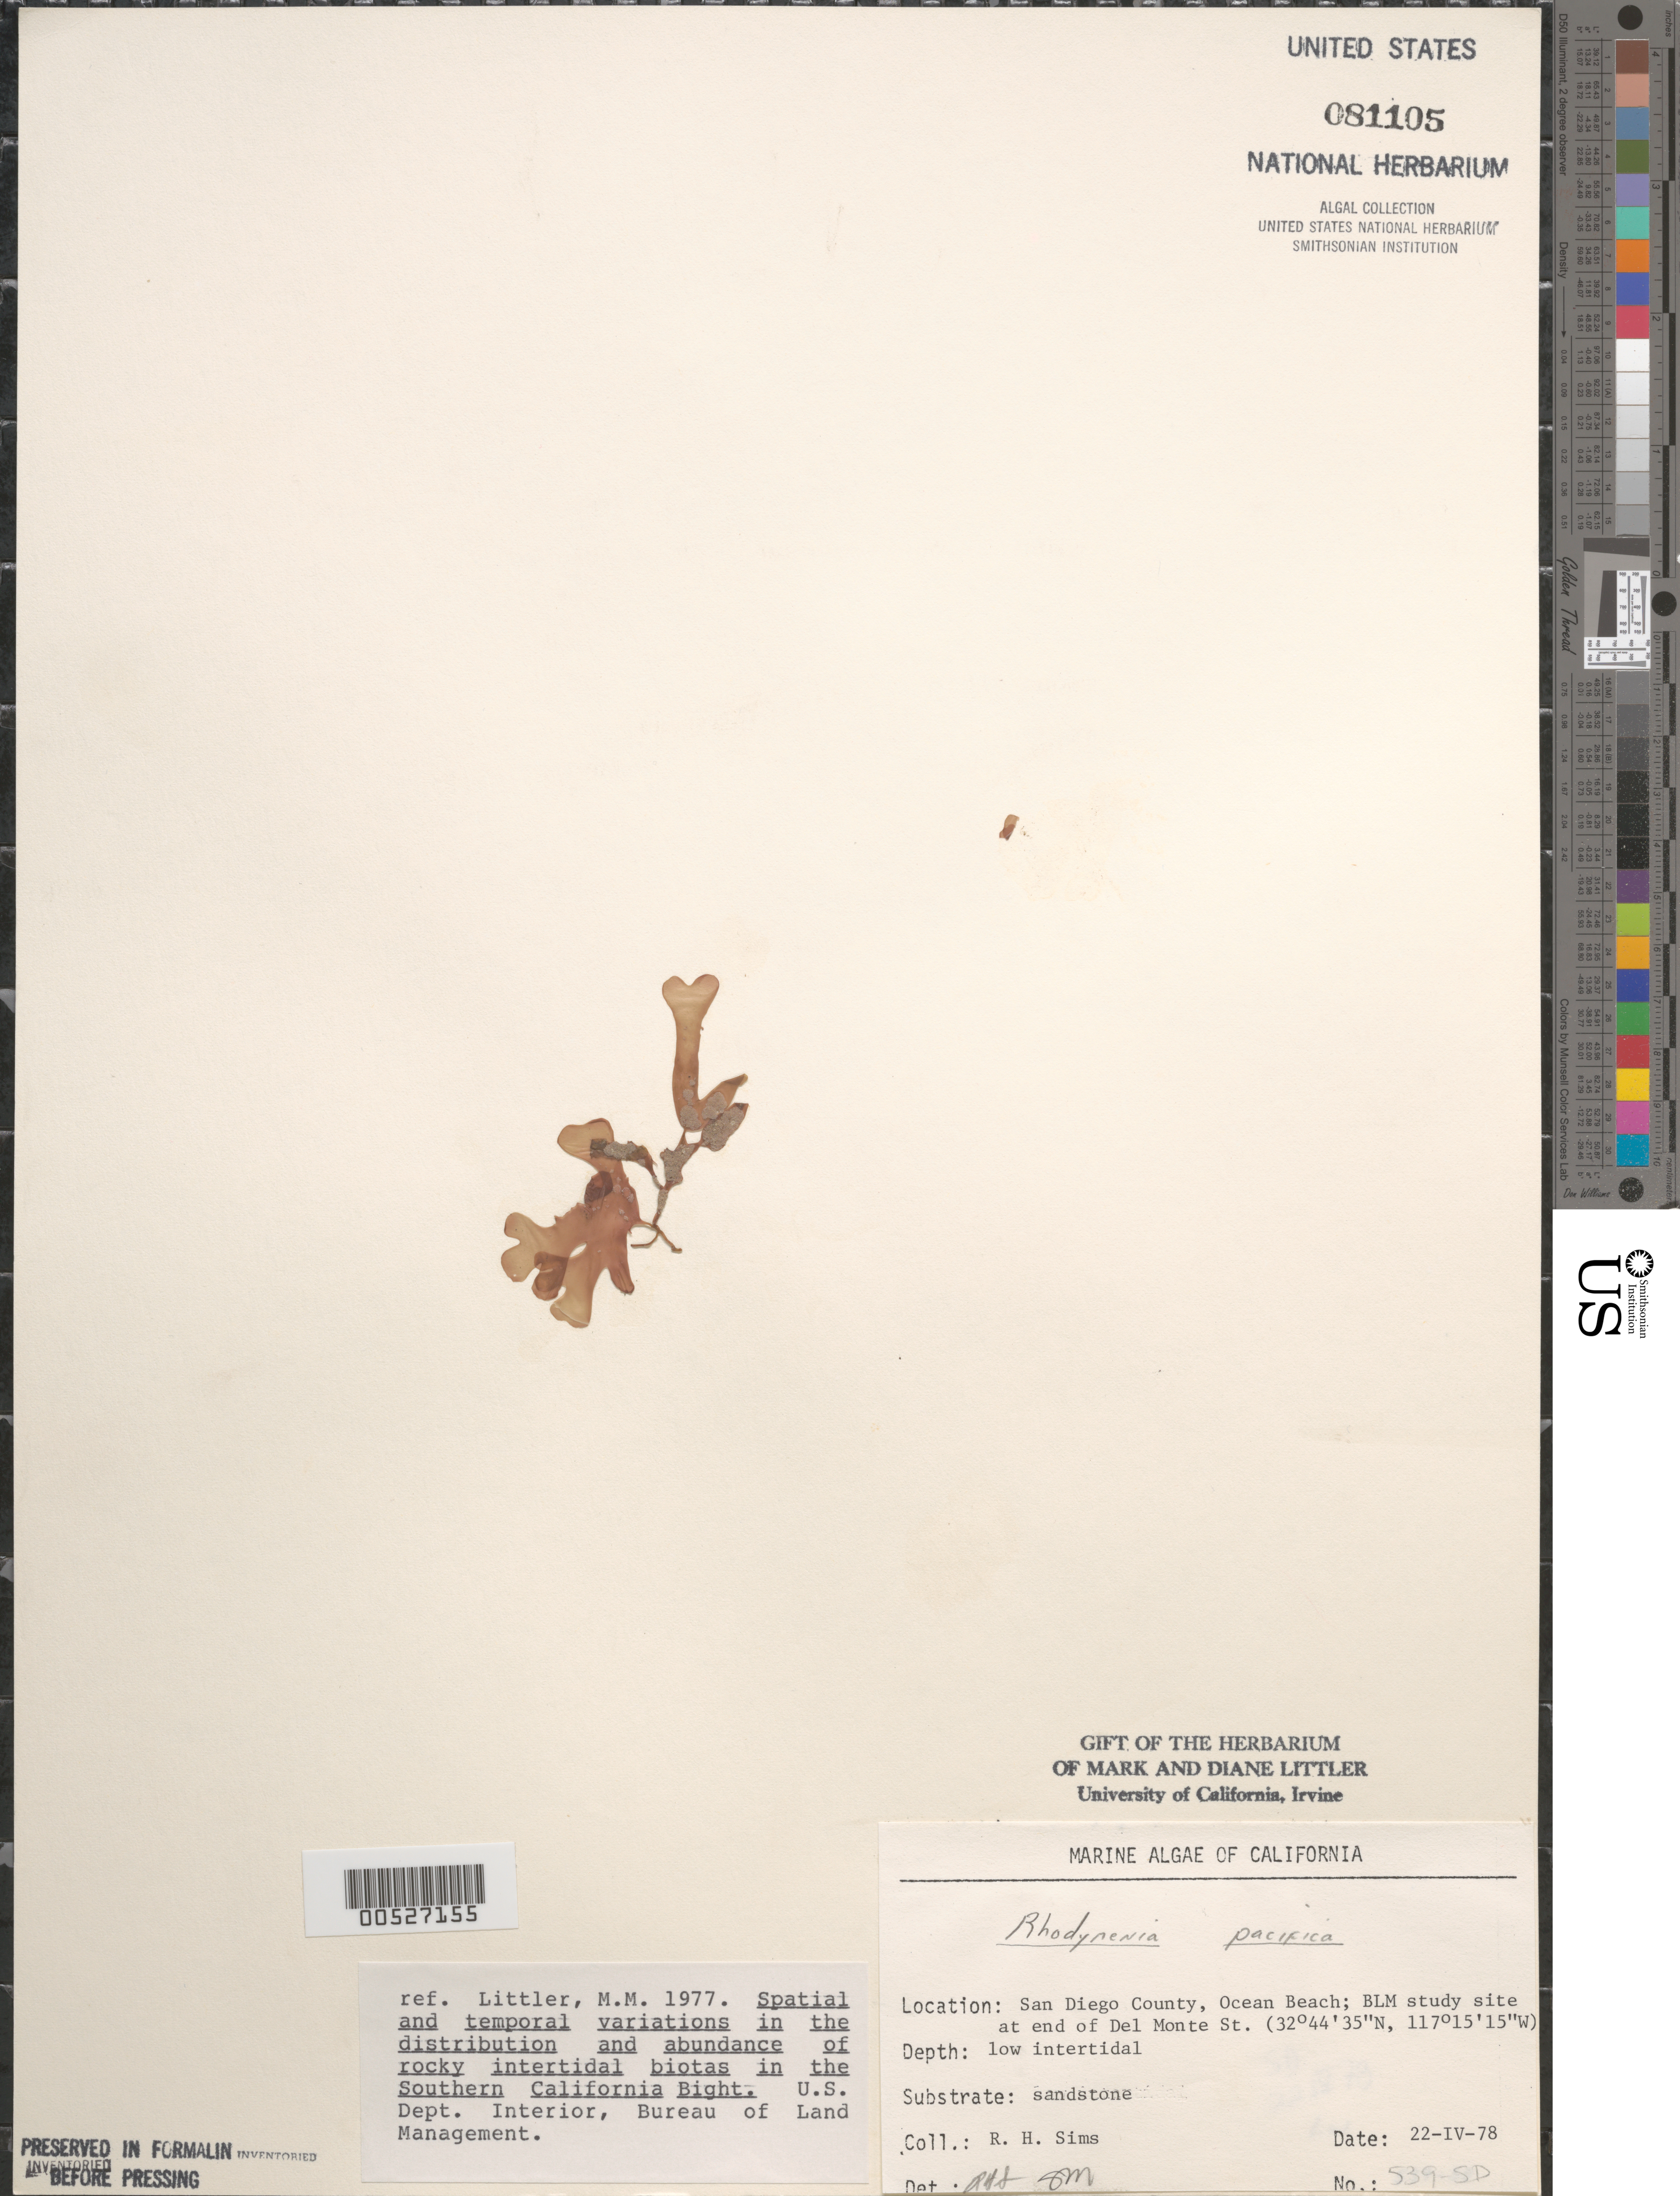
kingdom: Plantae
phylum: Rhodophyta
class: Florideophyceae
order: Rhodymeniales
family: Rhodymeniaceae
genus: Rhodymenia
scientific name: Rhodymenia pacifica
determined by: Sims, Robert H.; Murray, S. N.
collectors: R. H. Sims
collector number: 539-SD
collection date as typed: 22 Apr 1978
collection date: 1978-04-22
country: United States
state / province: California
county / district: San Diego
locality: End of Del Monte Street, Ocean Beach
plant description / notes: BLM-SOCALBIGHT Rocky Intertidal Survey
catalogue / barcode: US 81105